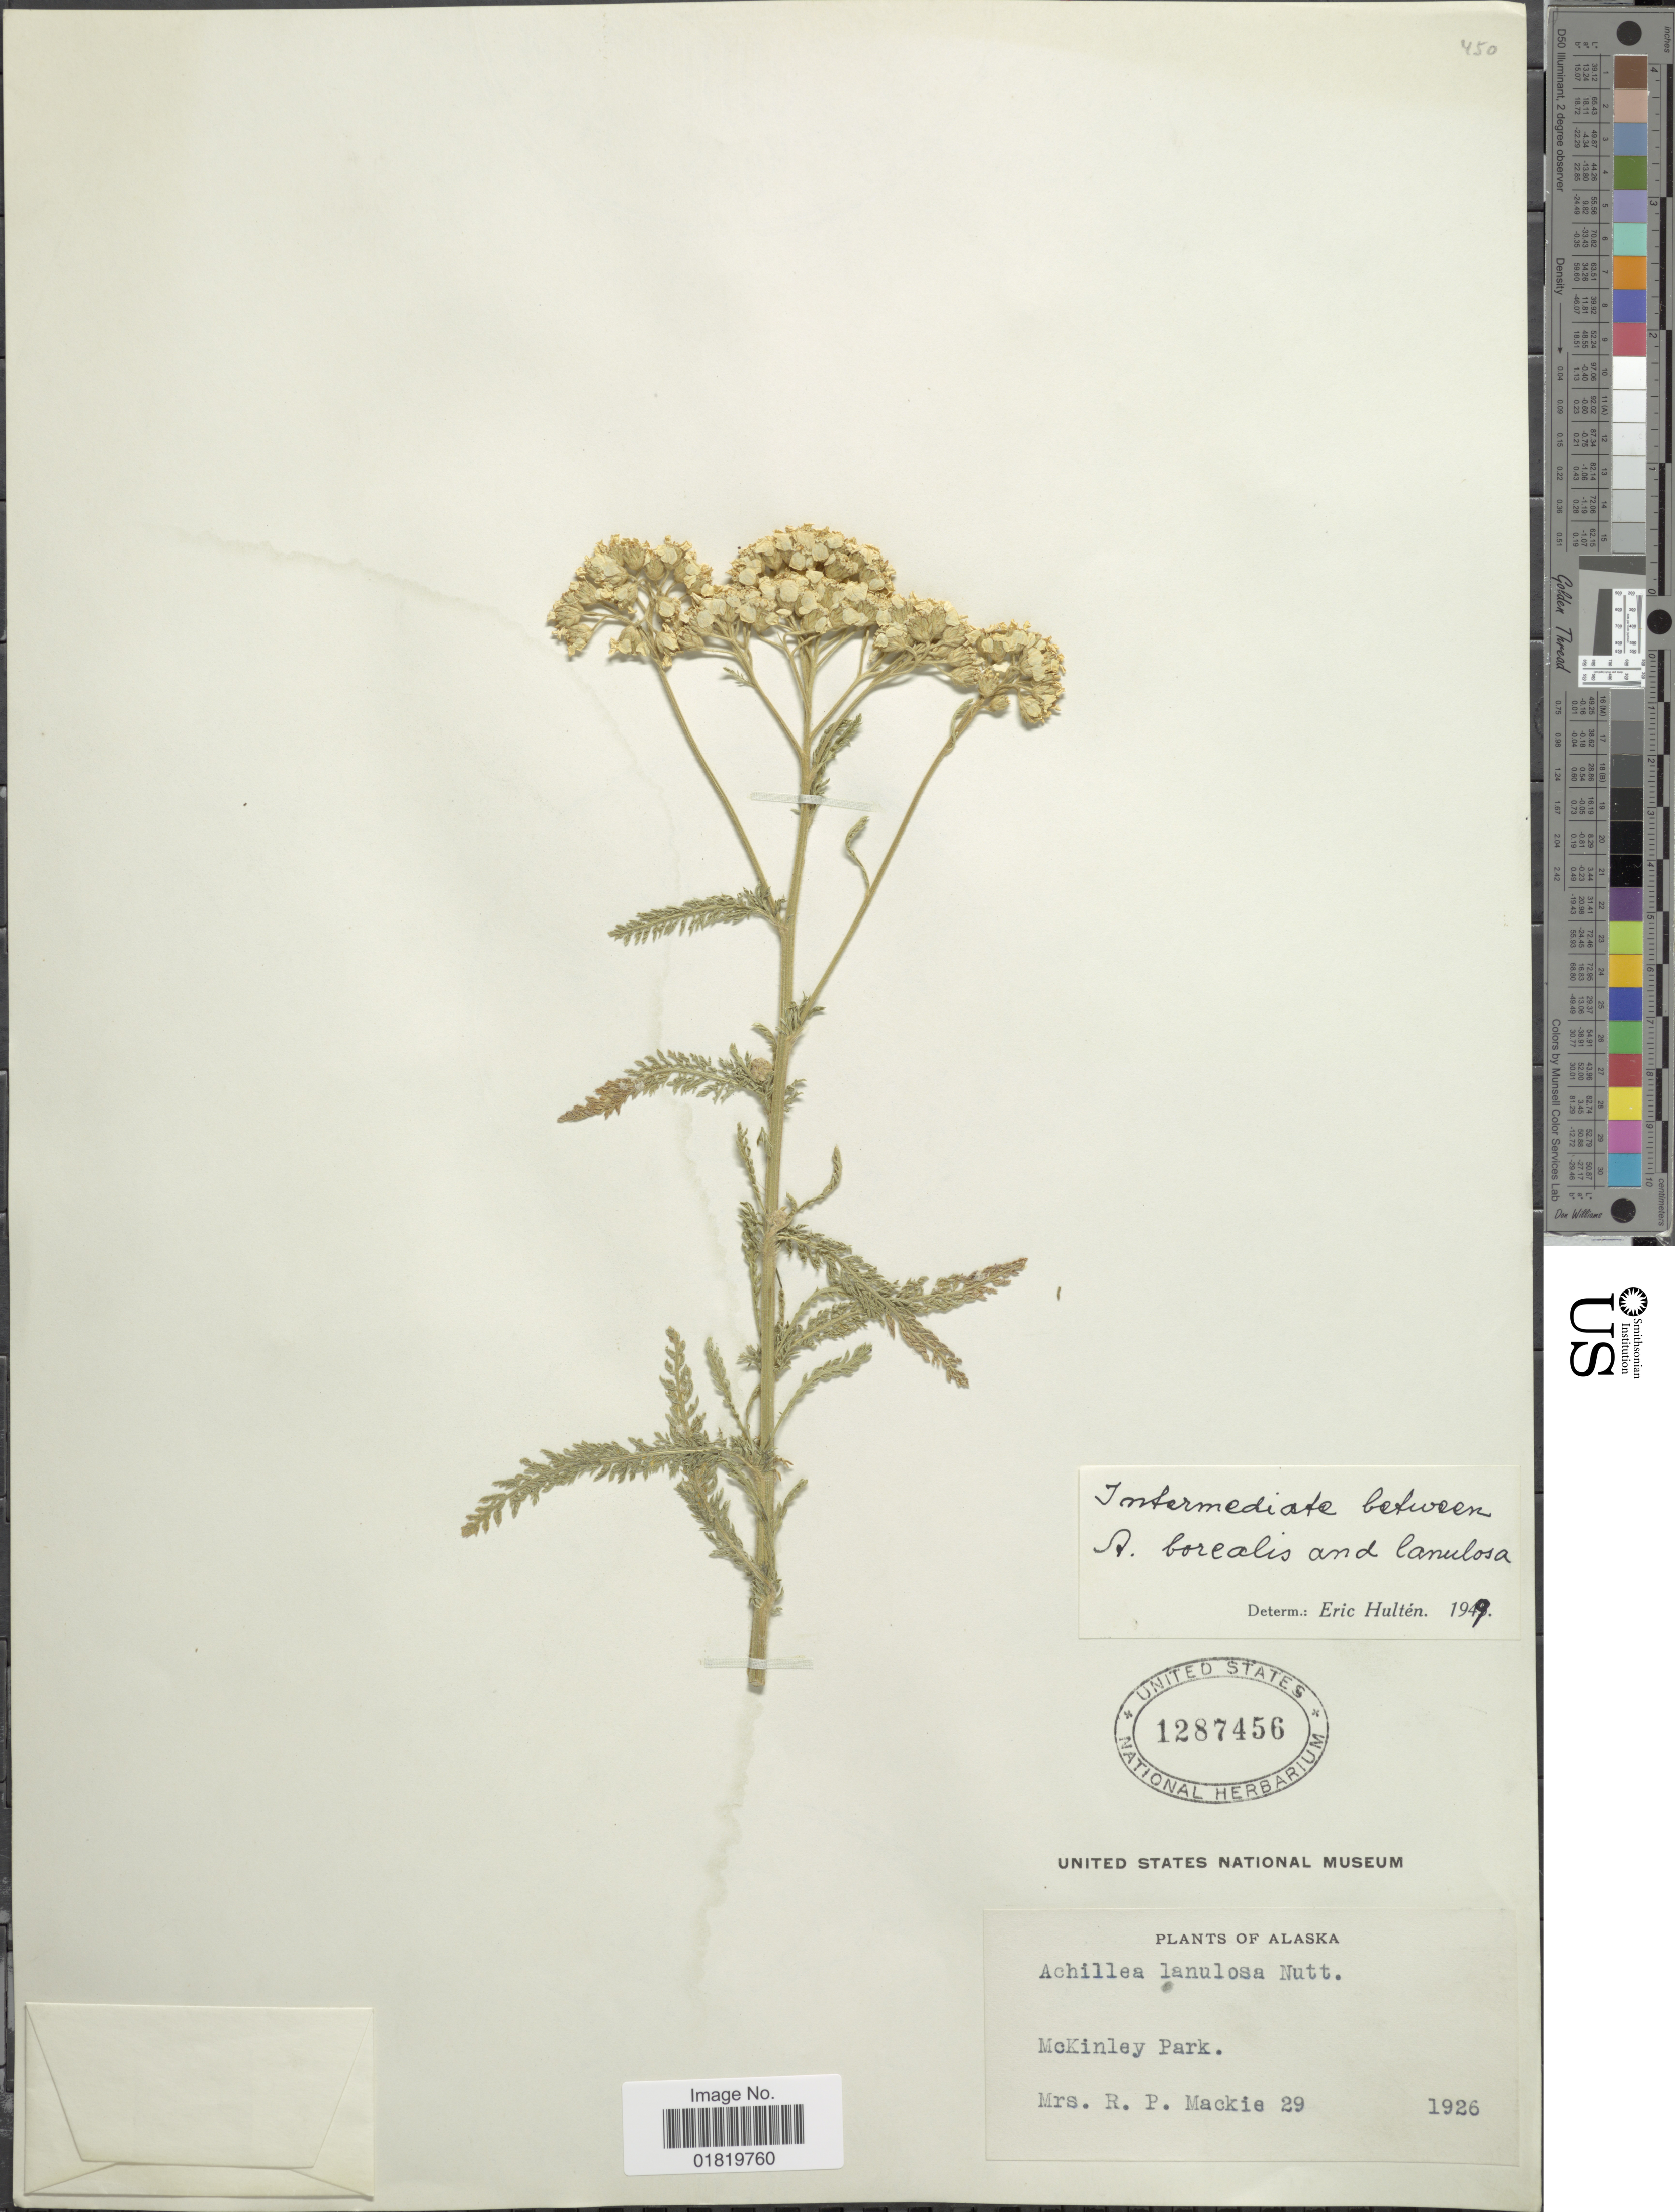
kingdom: Plantae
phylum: Tracheophyta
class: Magnoliopsida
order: Asterales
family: Asteraceae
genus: Achillea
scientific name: Achillea borealis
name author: Bong.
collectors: R. Mackie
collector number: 29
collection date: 1926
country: United States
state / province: Alaska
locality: McKinley Park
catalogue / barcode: US 1287456